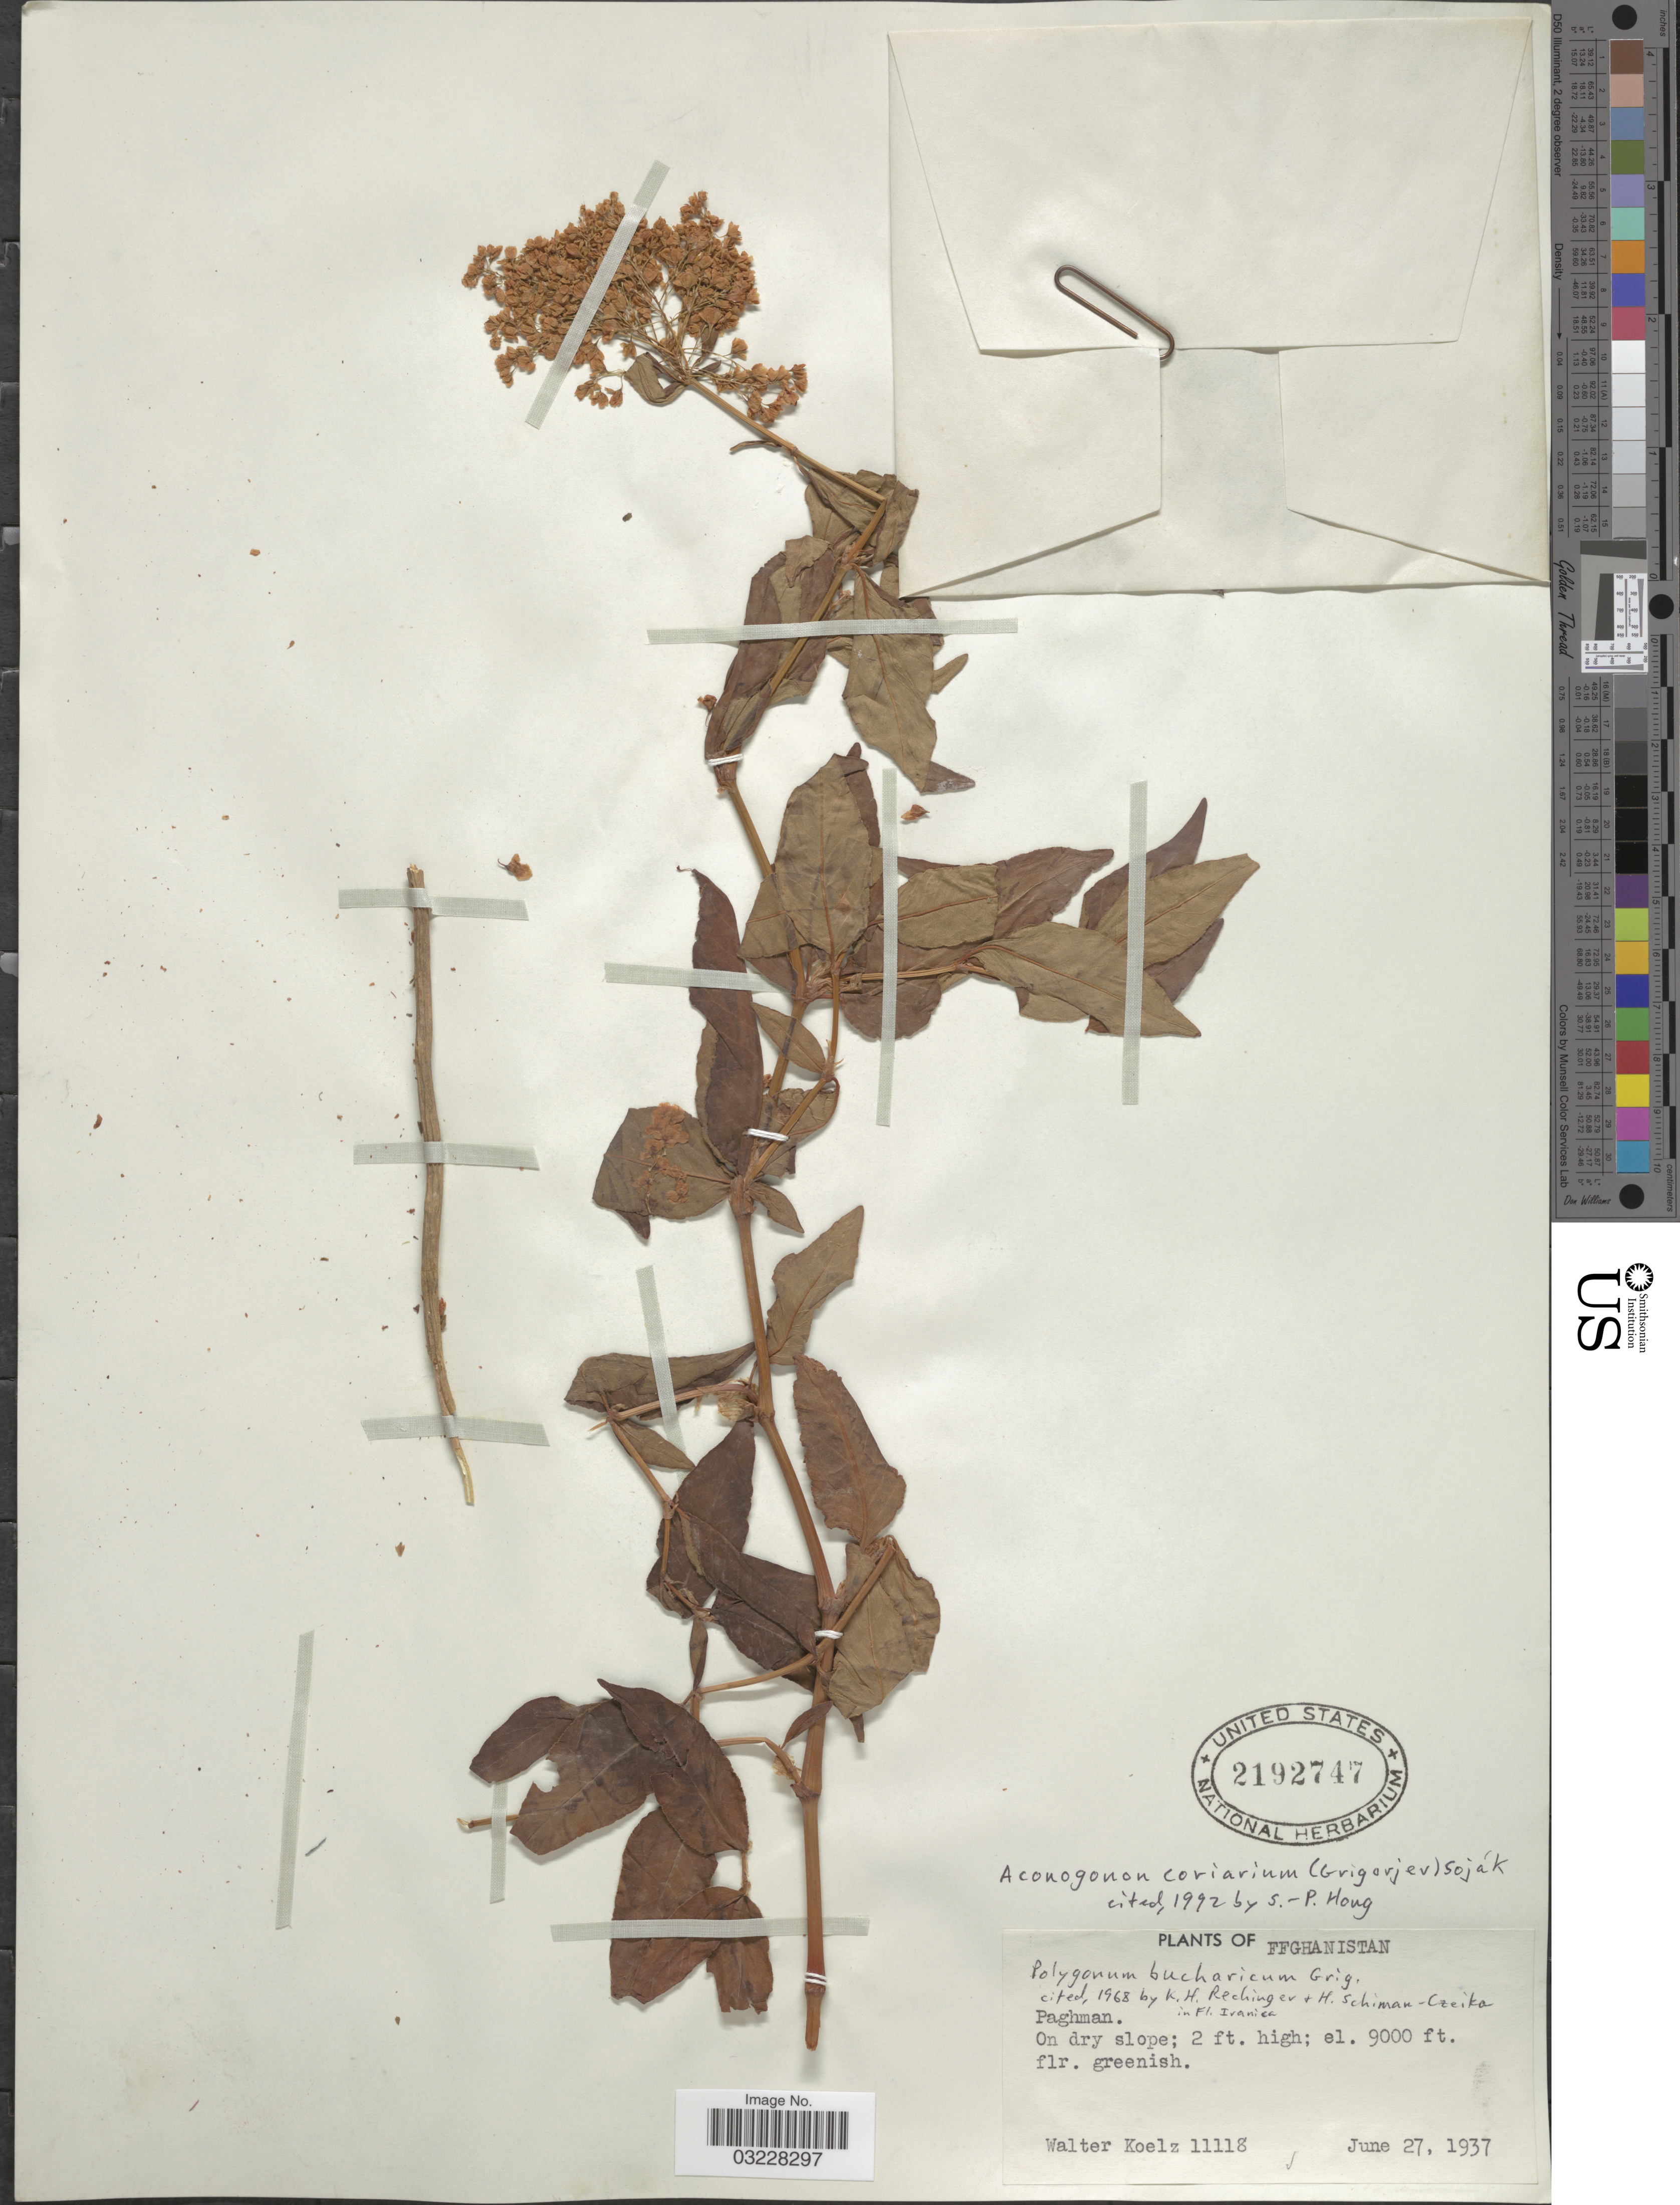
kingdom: Plantae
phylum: Tracheophyta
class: Magnoliopsida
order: Caryophyllales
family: Polygonaceae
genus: Koenigia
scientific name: Koenigia coriaria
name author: (Grig.) T.M. Schust. & Reveal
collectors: W. N. Koelz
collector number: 11118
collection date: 1937-06-27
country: Afghanistan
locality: Paghman.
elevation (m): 2743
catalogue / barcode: US 2192747